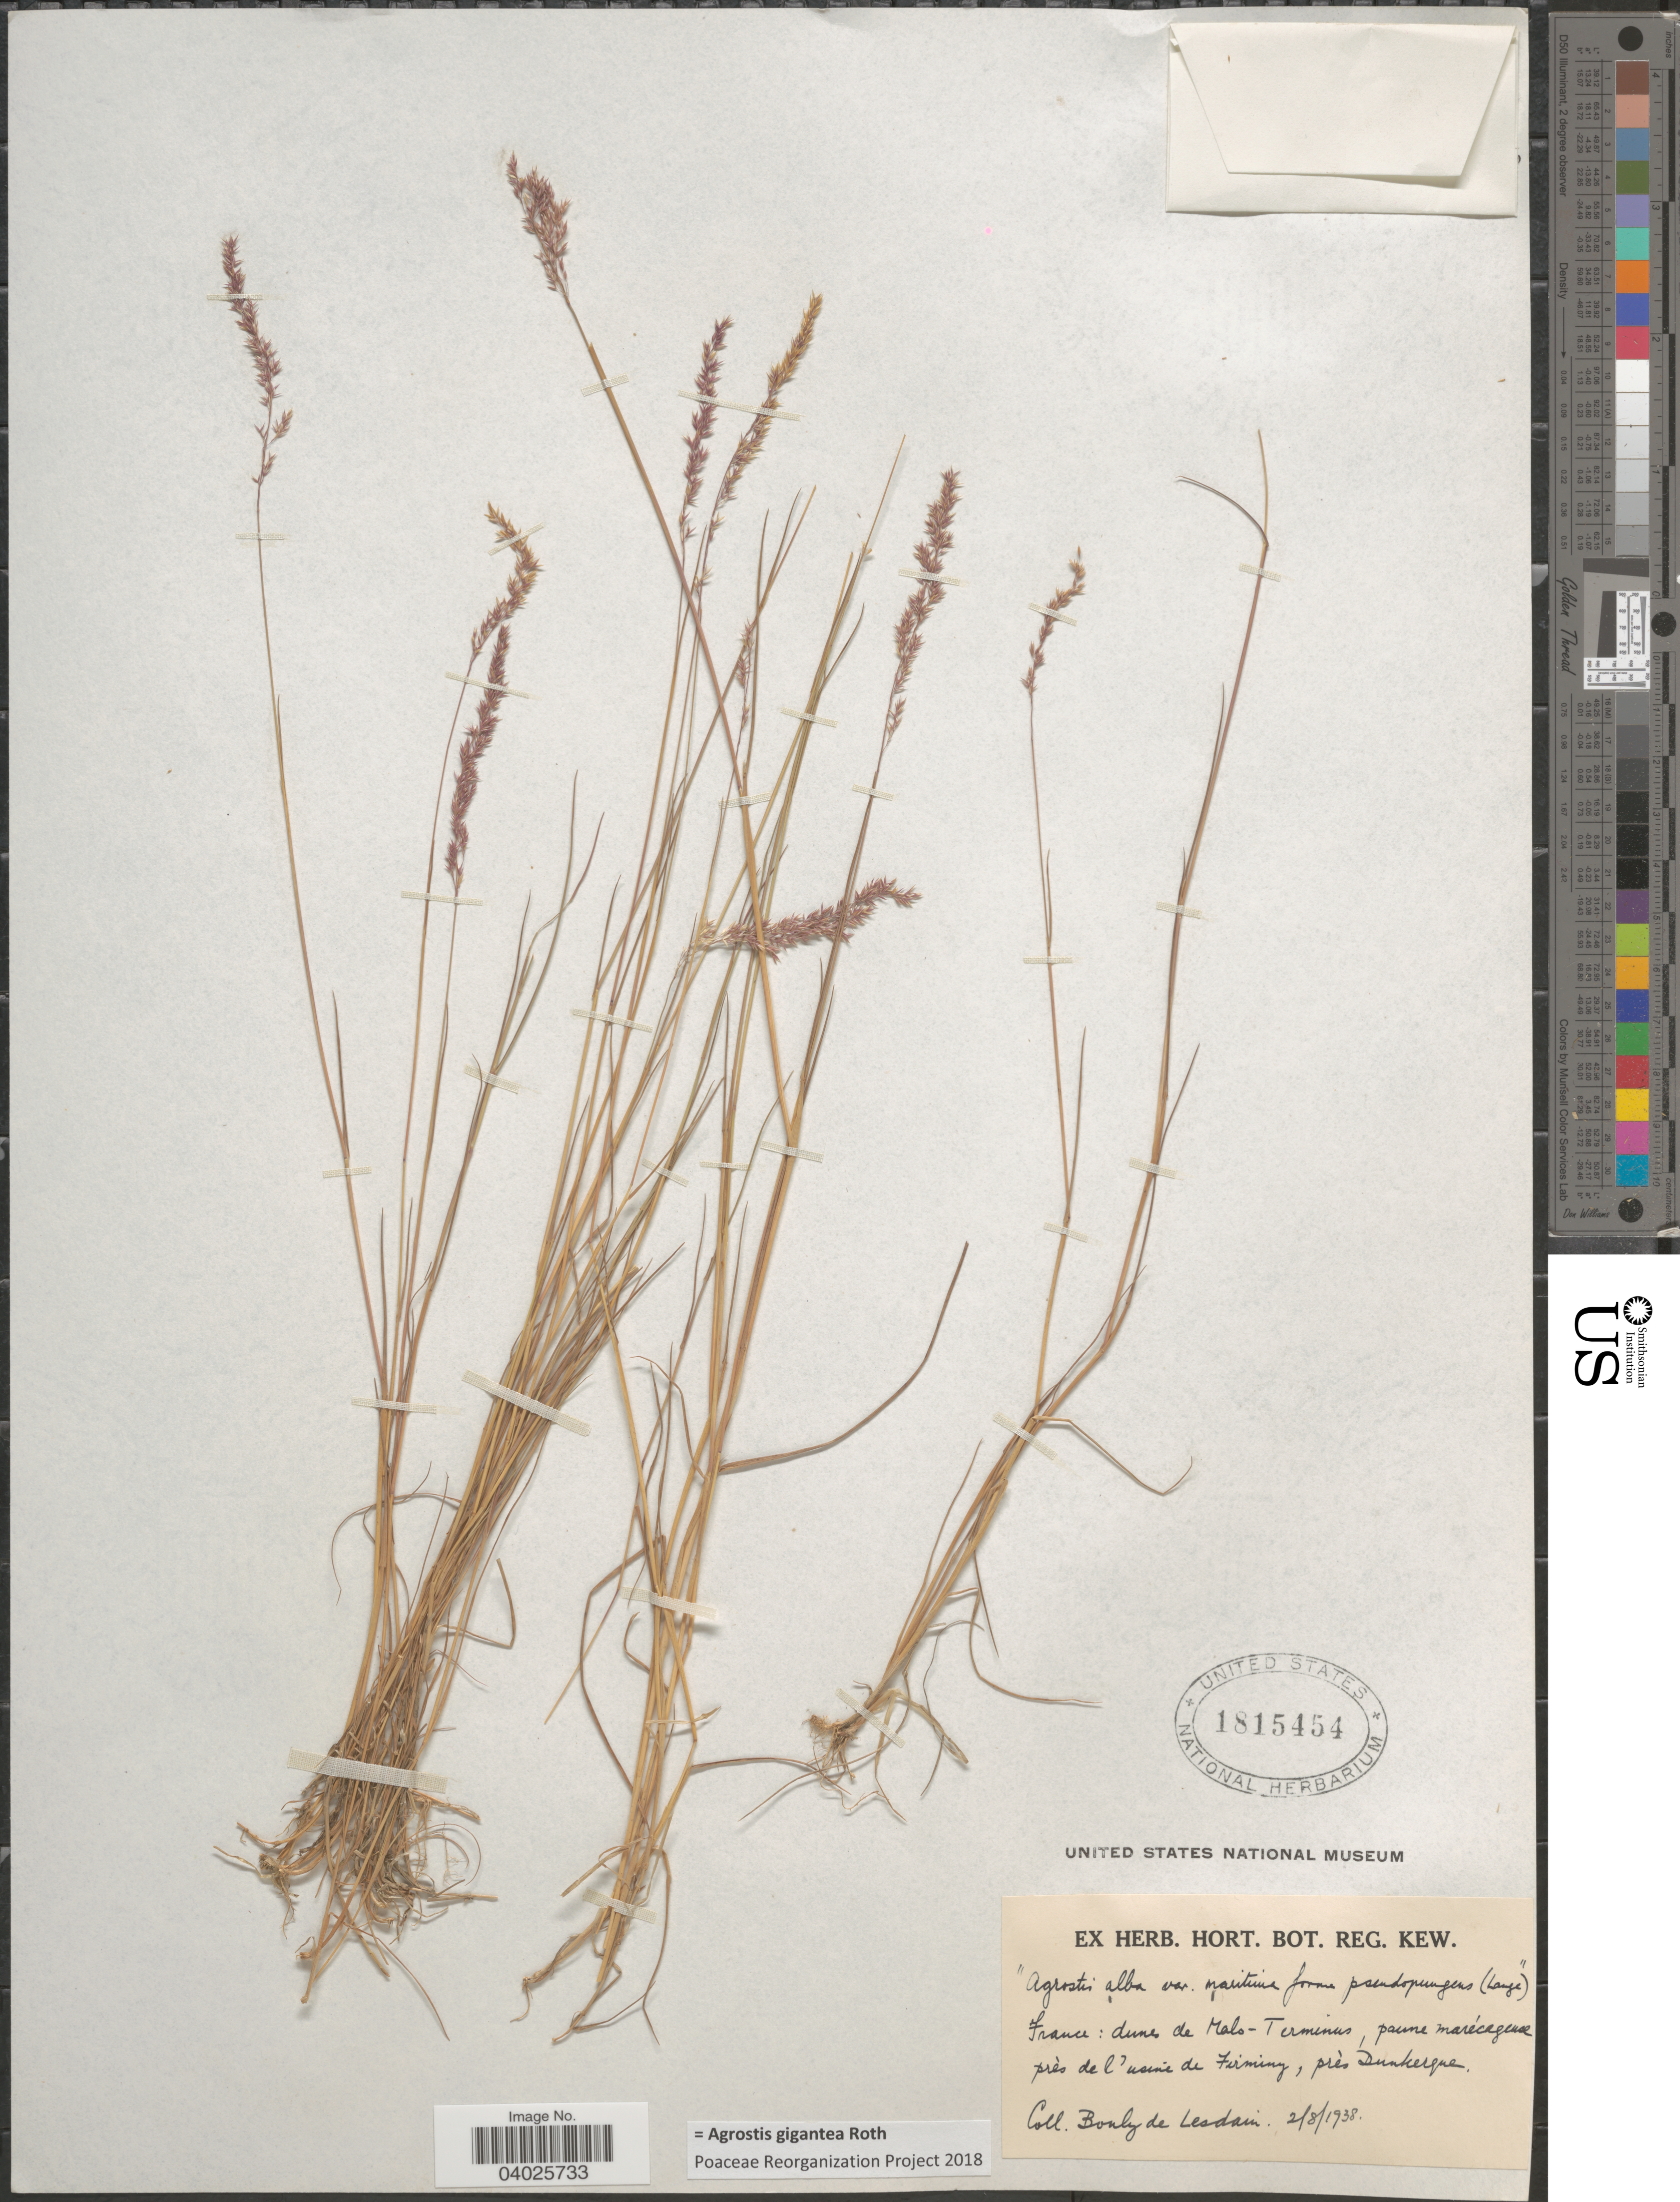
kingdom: Plantae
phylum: Tracheophyta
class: Liliopsida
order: Poales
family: Poaceae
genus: Agrostis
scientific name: Agrostis gigantea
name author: Roth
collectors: M. Bouly de Lesdain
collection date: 1938-08-02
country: France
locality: Dune de Malo-Terminas, paune marécageuse près de l'usine de Firming, près Dunkerque.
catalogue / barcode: US 1815454